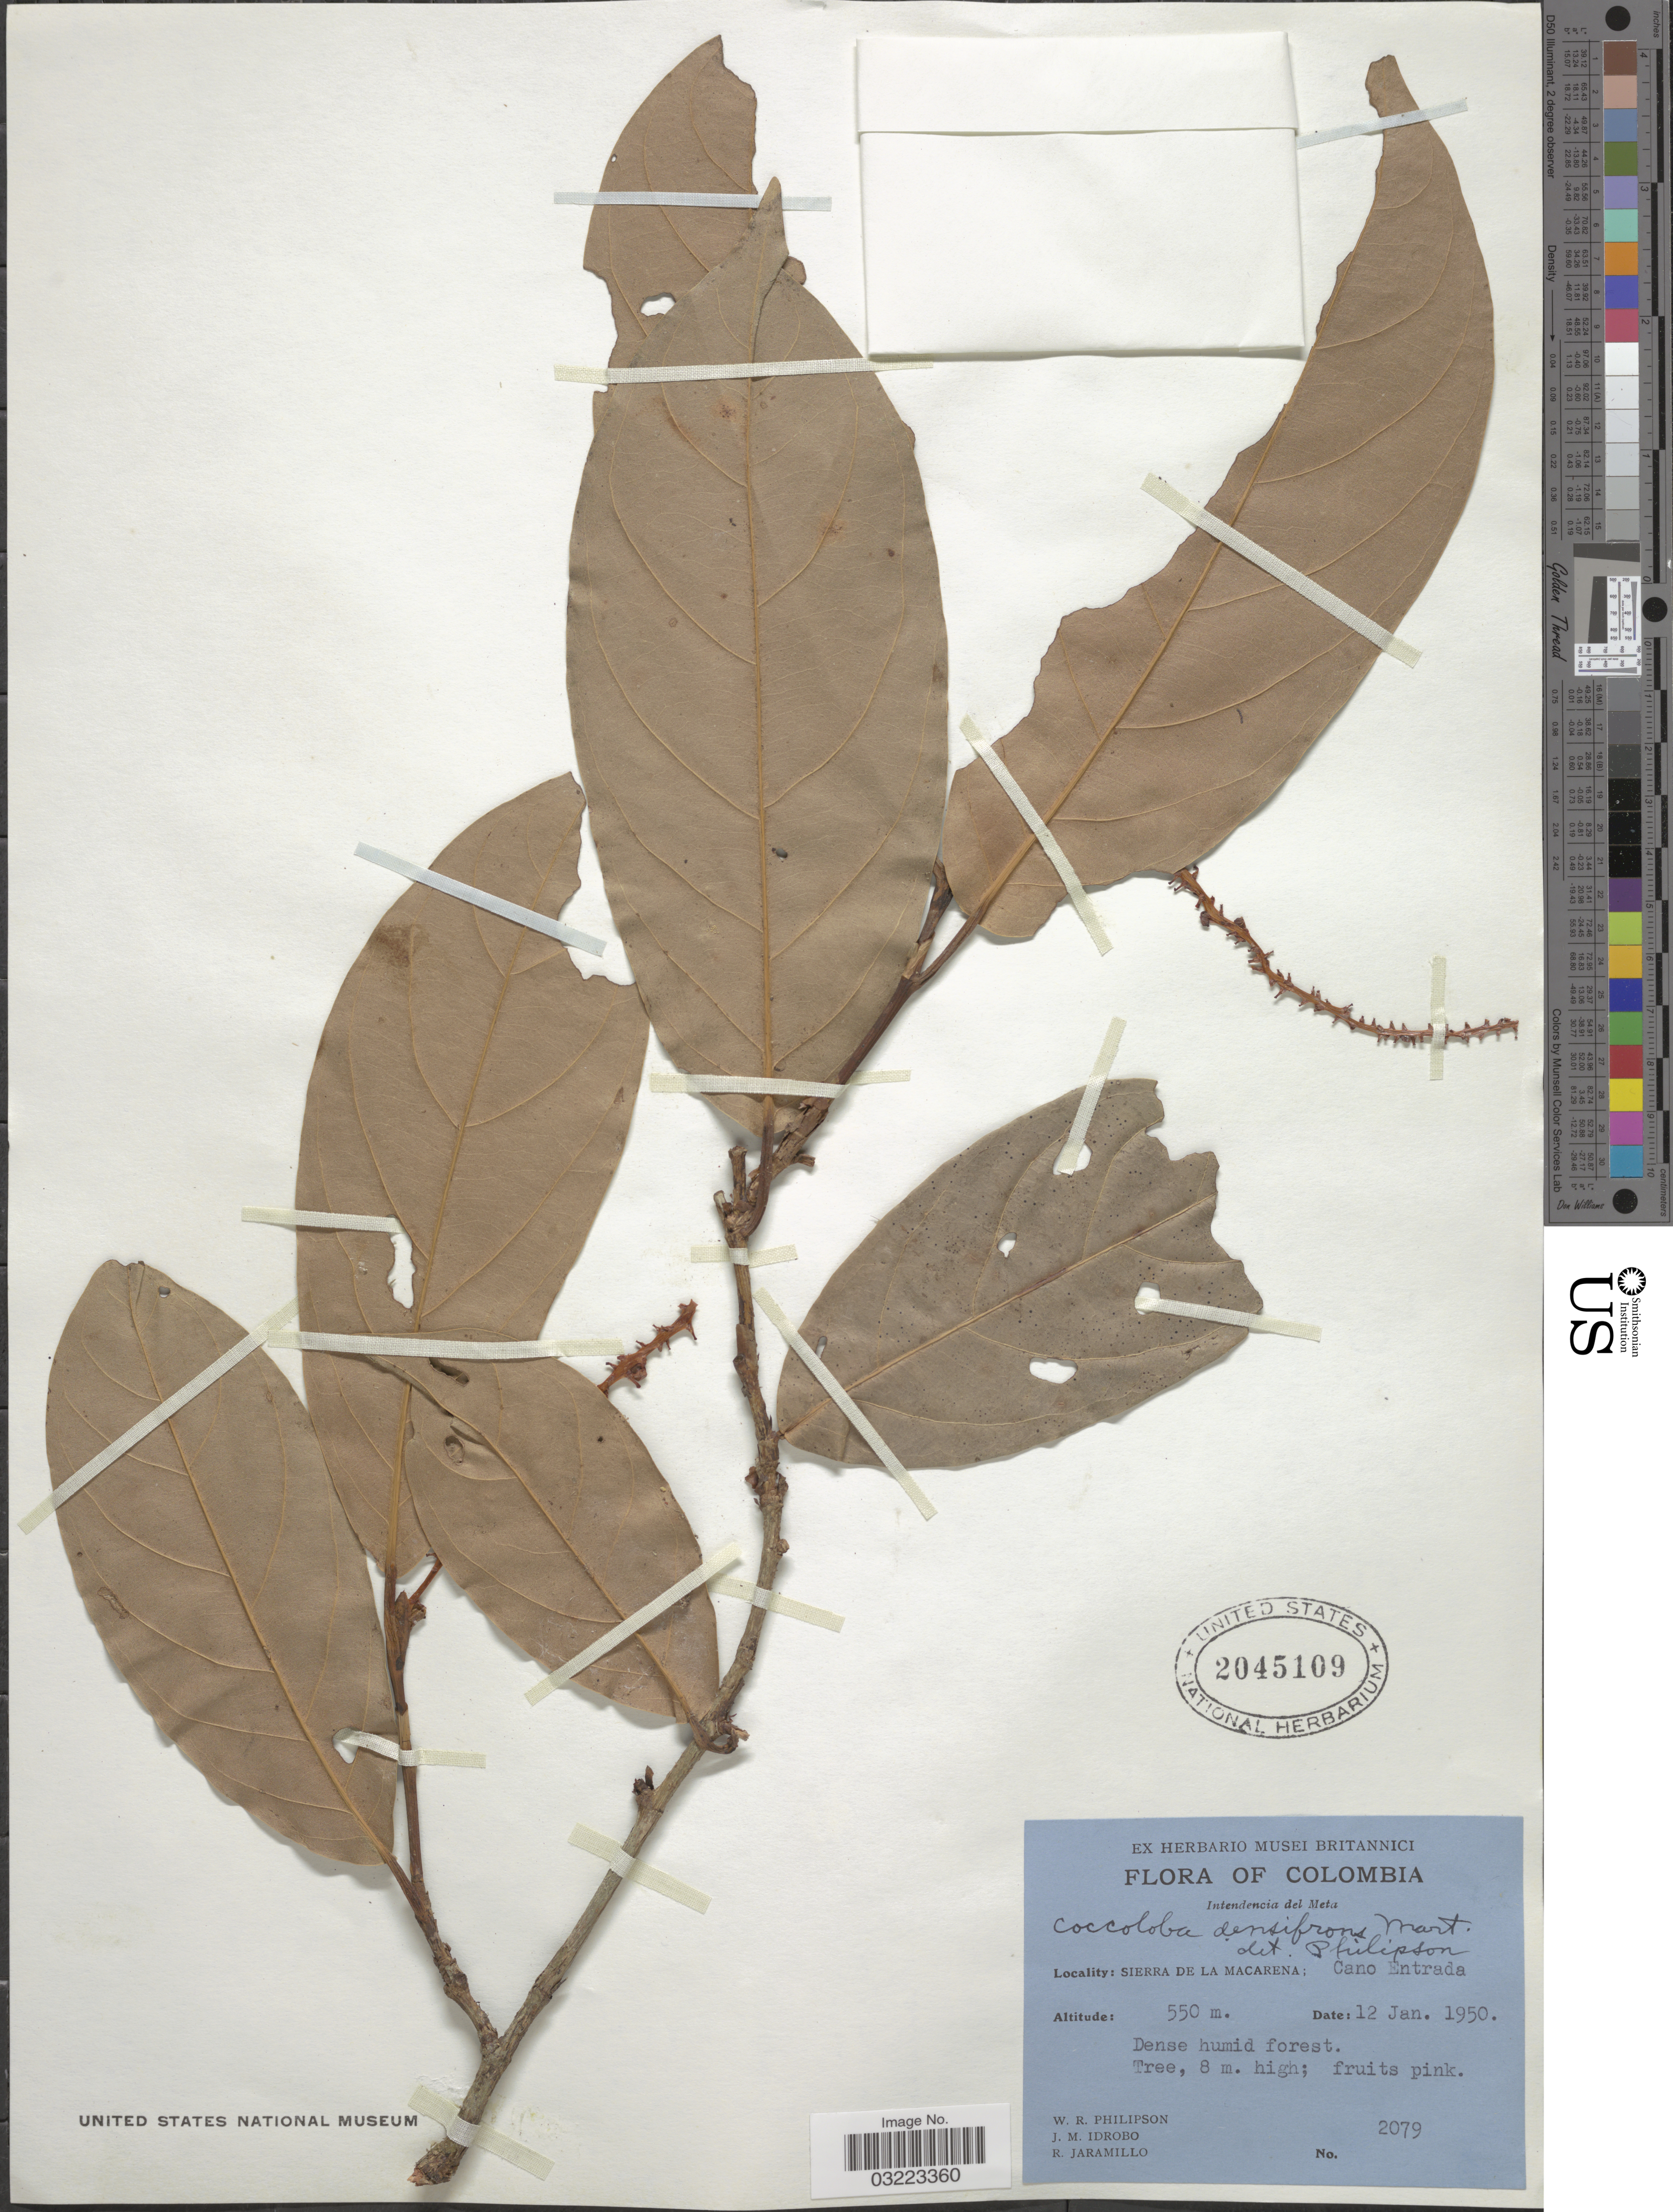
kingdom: Plantae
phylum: Tracheophyta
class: Magnoliopsida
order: Caryophyllales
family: Polygonaceae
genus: Coccoloba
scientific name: Coccoloba densifrons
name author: Mart. ex Meisn.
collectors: W. R. Philipson, J. M. Idrobo & R. Jaramillo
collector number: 2079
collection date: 1950-01-12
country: Colombia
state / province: Meta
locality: Intendencia del Meta. Sierra de la Macarena; Cano Entrada.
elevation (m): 550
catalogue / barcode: US 2045109